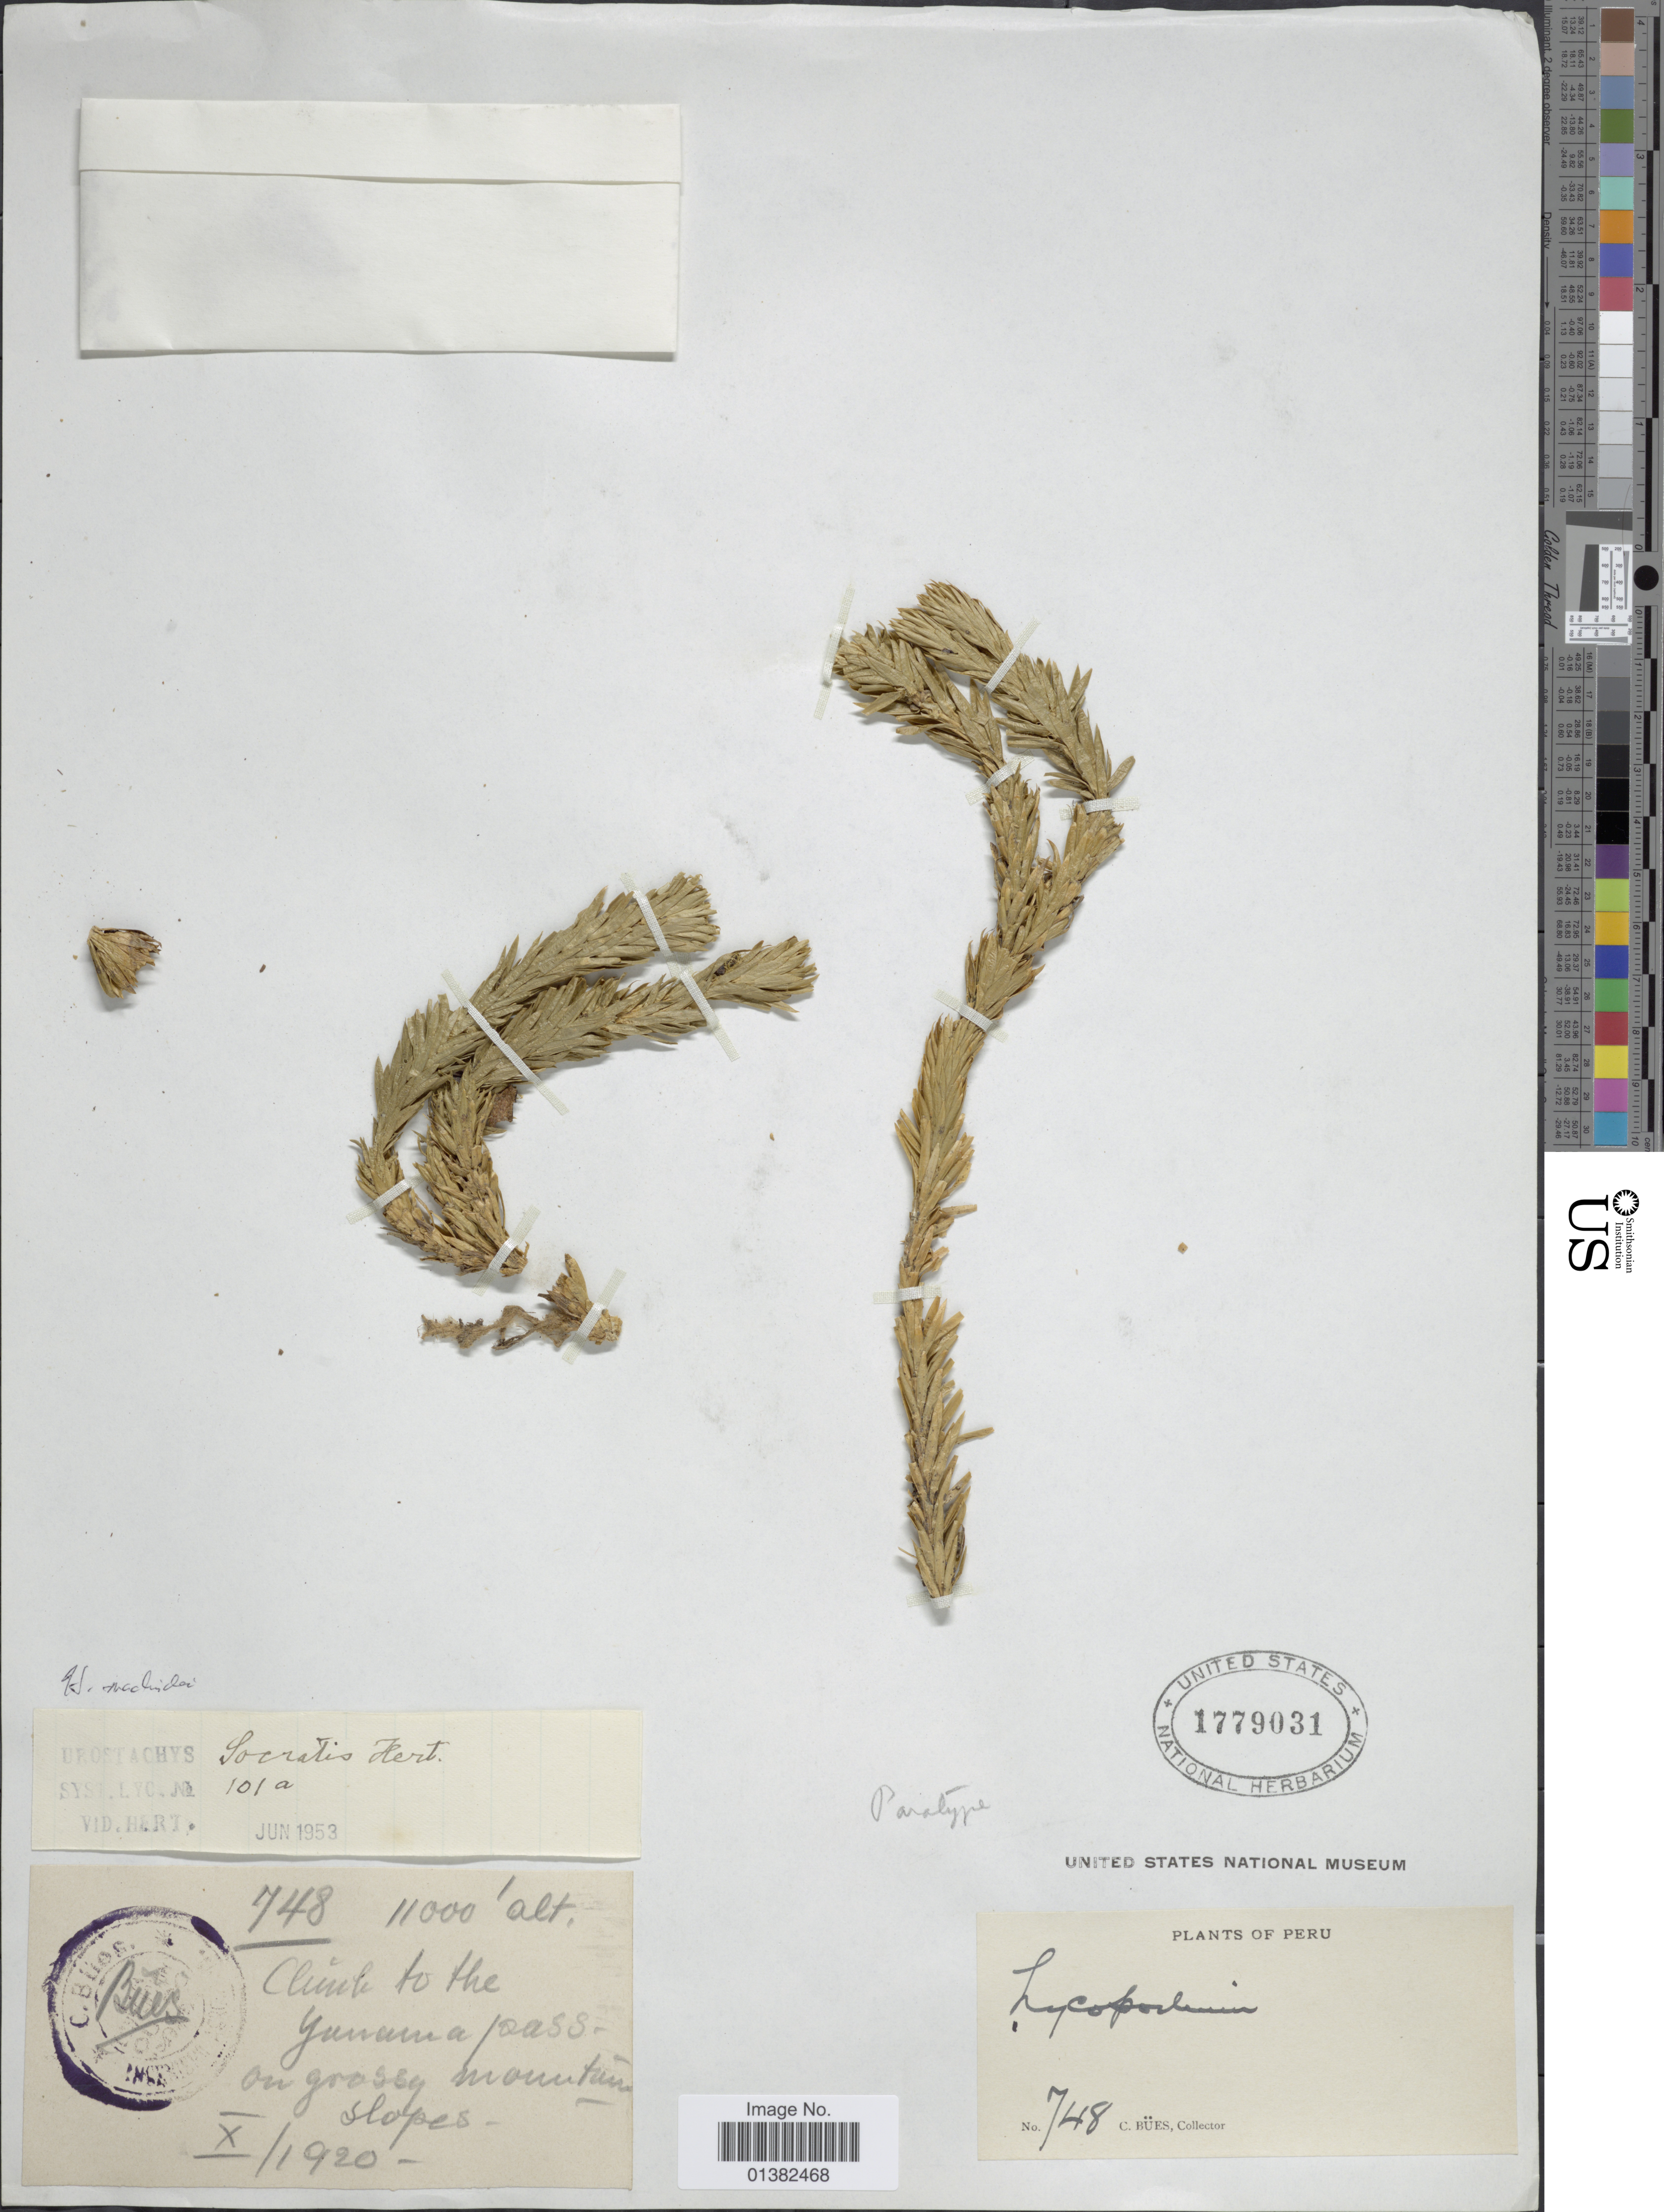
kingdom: Plantae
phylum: Tracheophyta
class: Lycopodiopsida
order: Lycopodiales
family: Lycopodiaceae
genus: Phlegmariurus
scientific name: Phlegmariurus macbridei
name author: (Herter) B. Øllg.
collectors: C. Bues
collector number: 748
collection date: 1920-10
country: Peru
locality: Climb to the Yunama pass, on grassy mountain slopes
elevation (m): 3353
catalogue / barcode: US 1779031